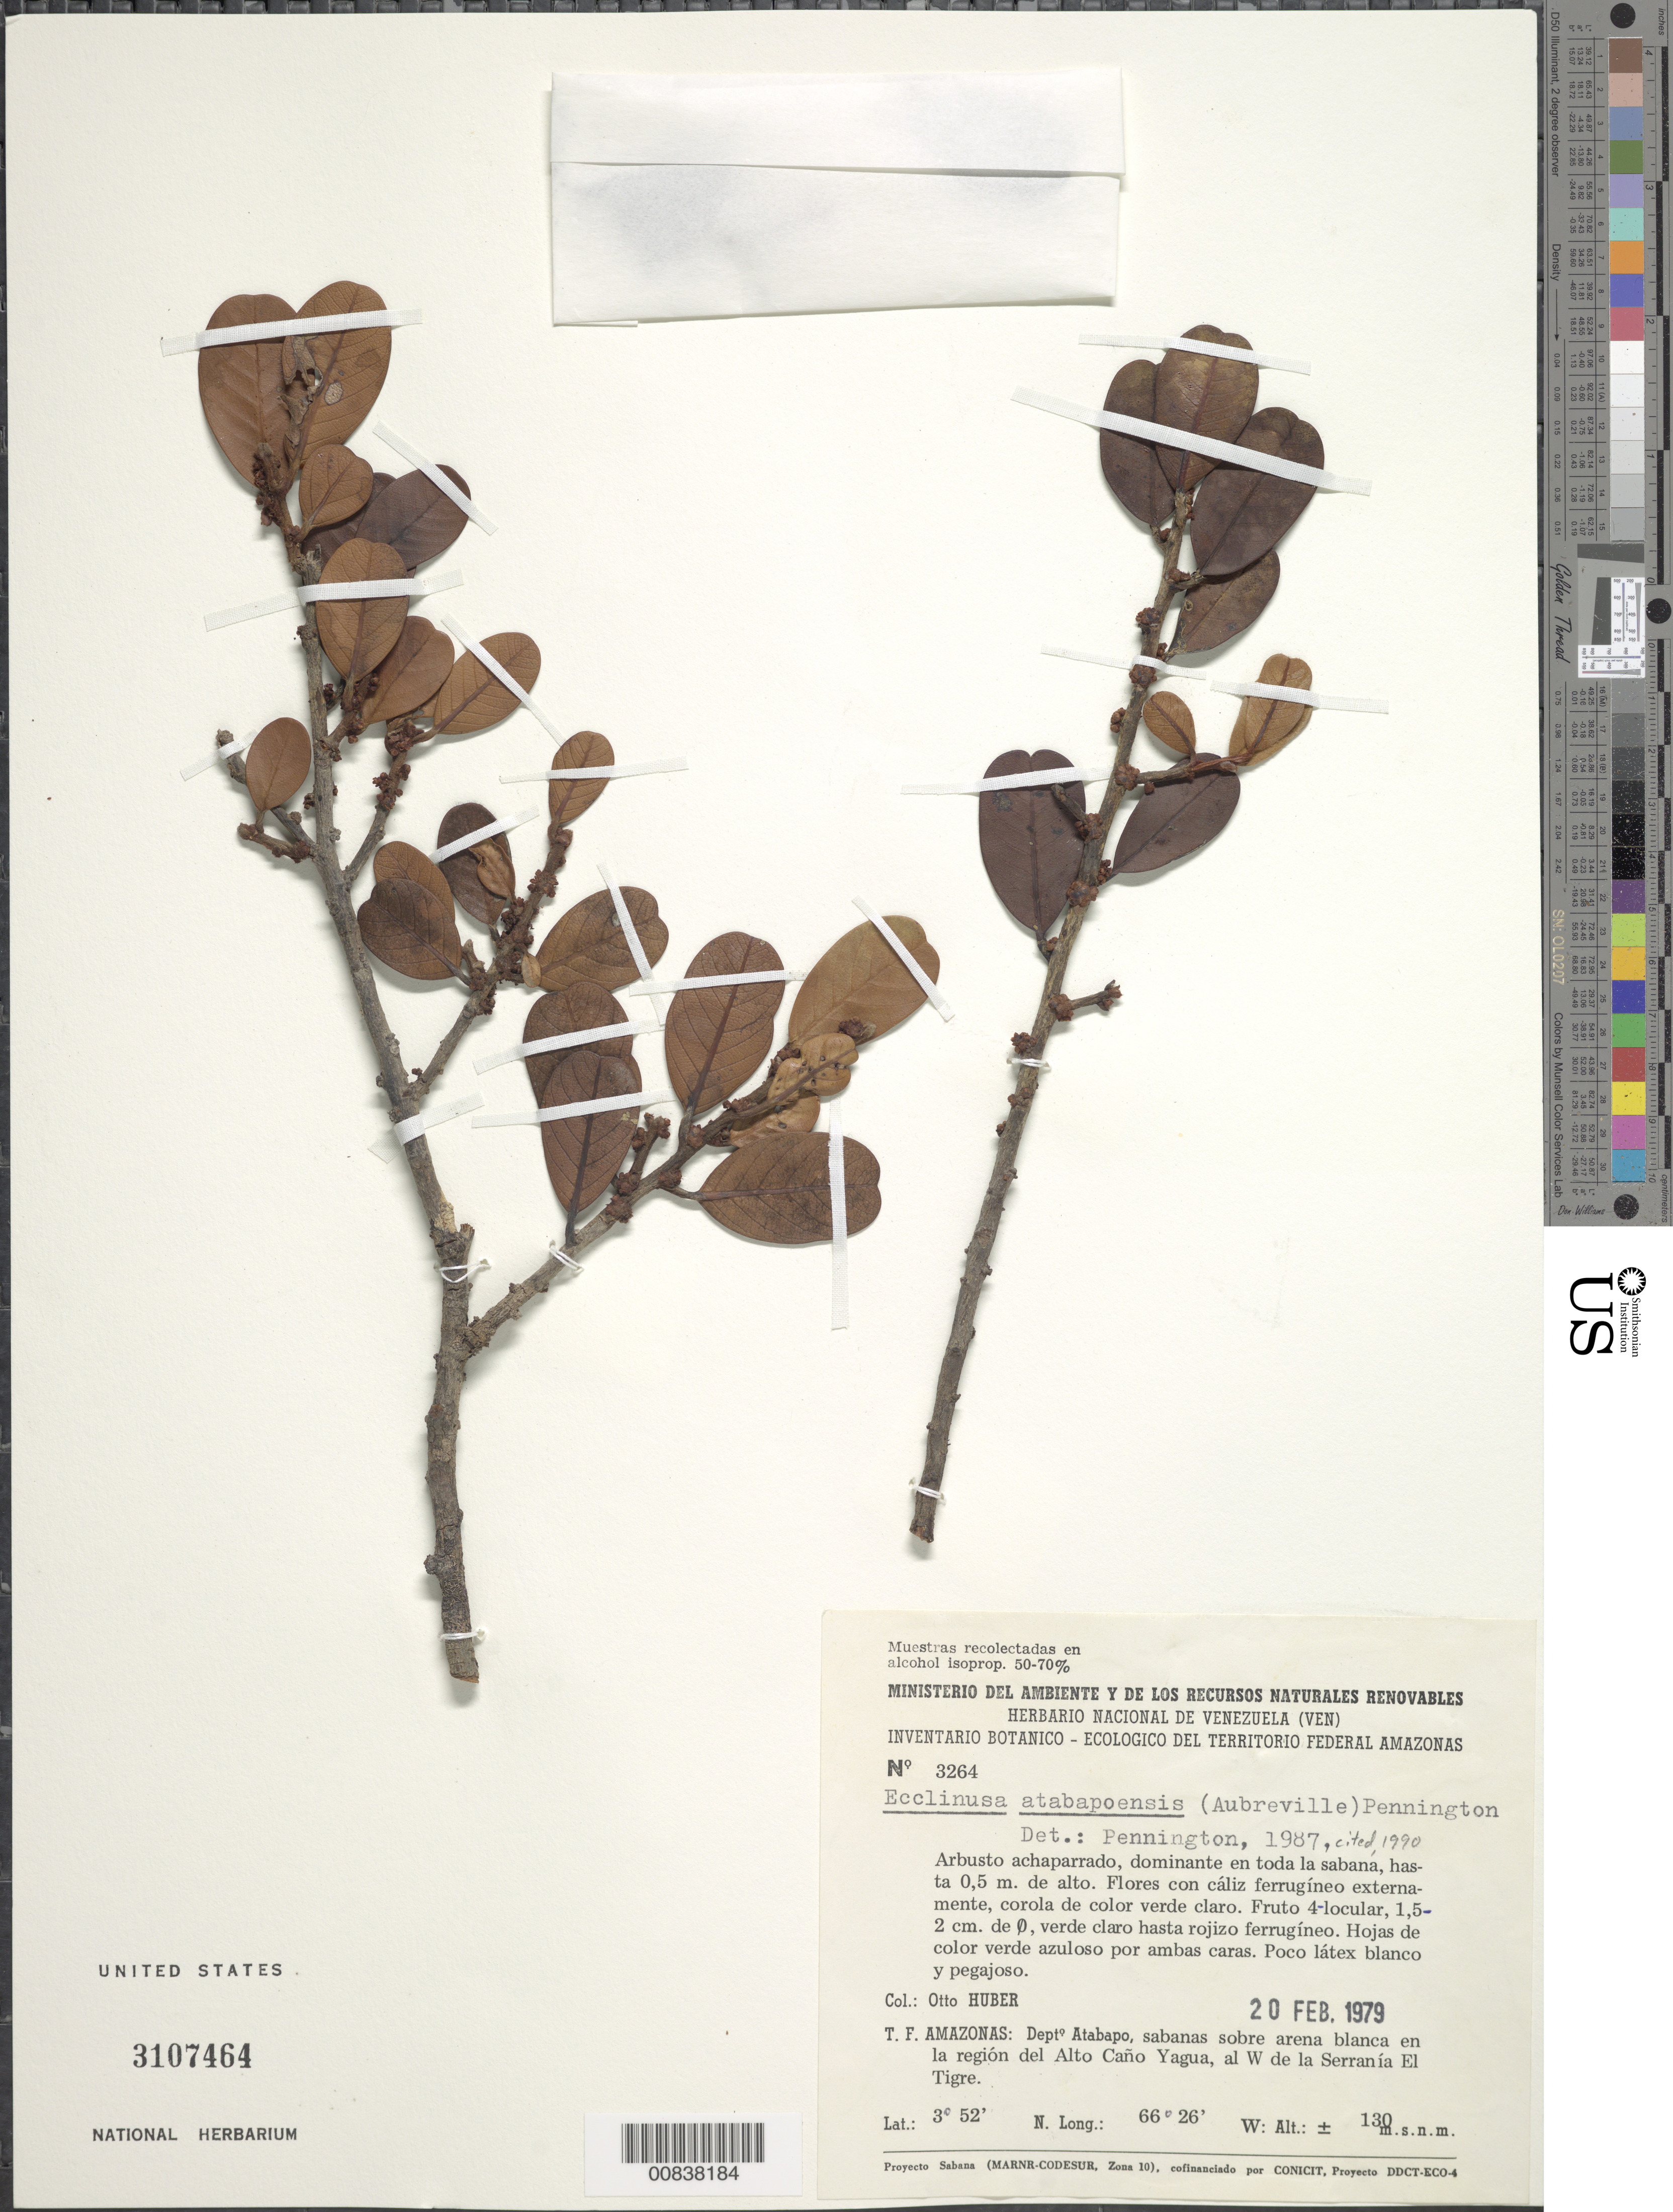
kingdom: Plantae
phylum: Tracheophyta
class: Magnoliopsida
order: Ericales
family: Sapotaceae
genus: Ecclinusa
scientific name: Ecclinusa atabapoensis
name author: (Aubrév.) T.D. Penn.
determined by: Pennington, T. D., (K)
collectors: O. Huber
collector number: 3264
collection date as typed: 20-Feb-79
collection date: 1979-02-20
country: Venezuela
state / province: Amazonas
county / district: Atabapo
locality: Alto Caño Yagua, W de la Serranía El Tigre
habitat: Sabanas sobre arena blanca; en toda la sabana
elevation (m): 130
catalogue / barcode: US 3107464